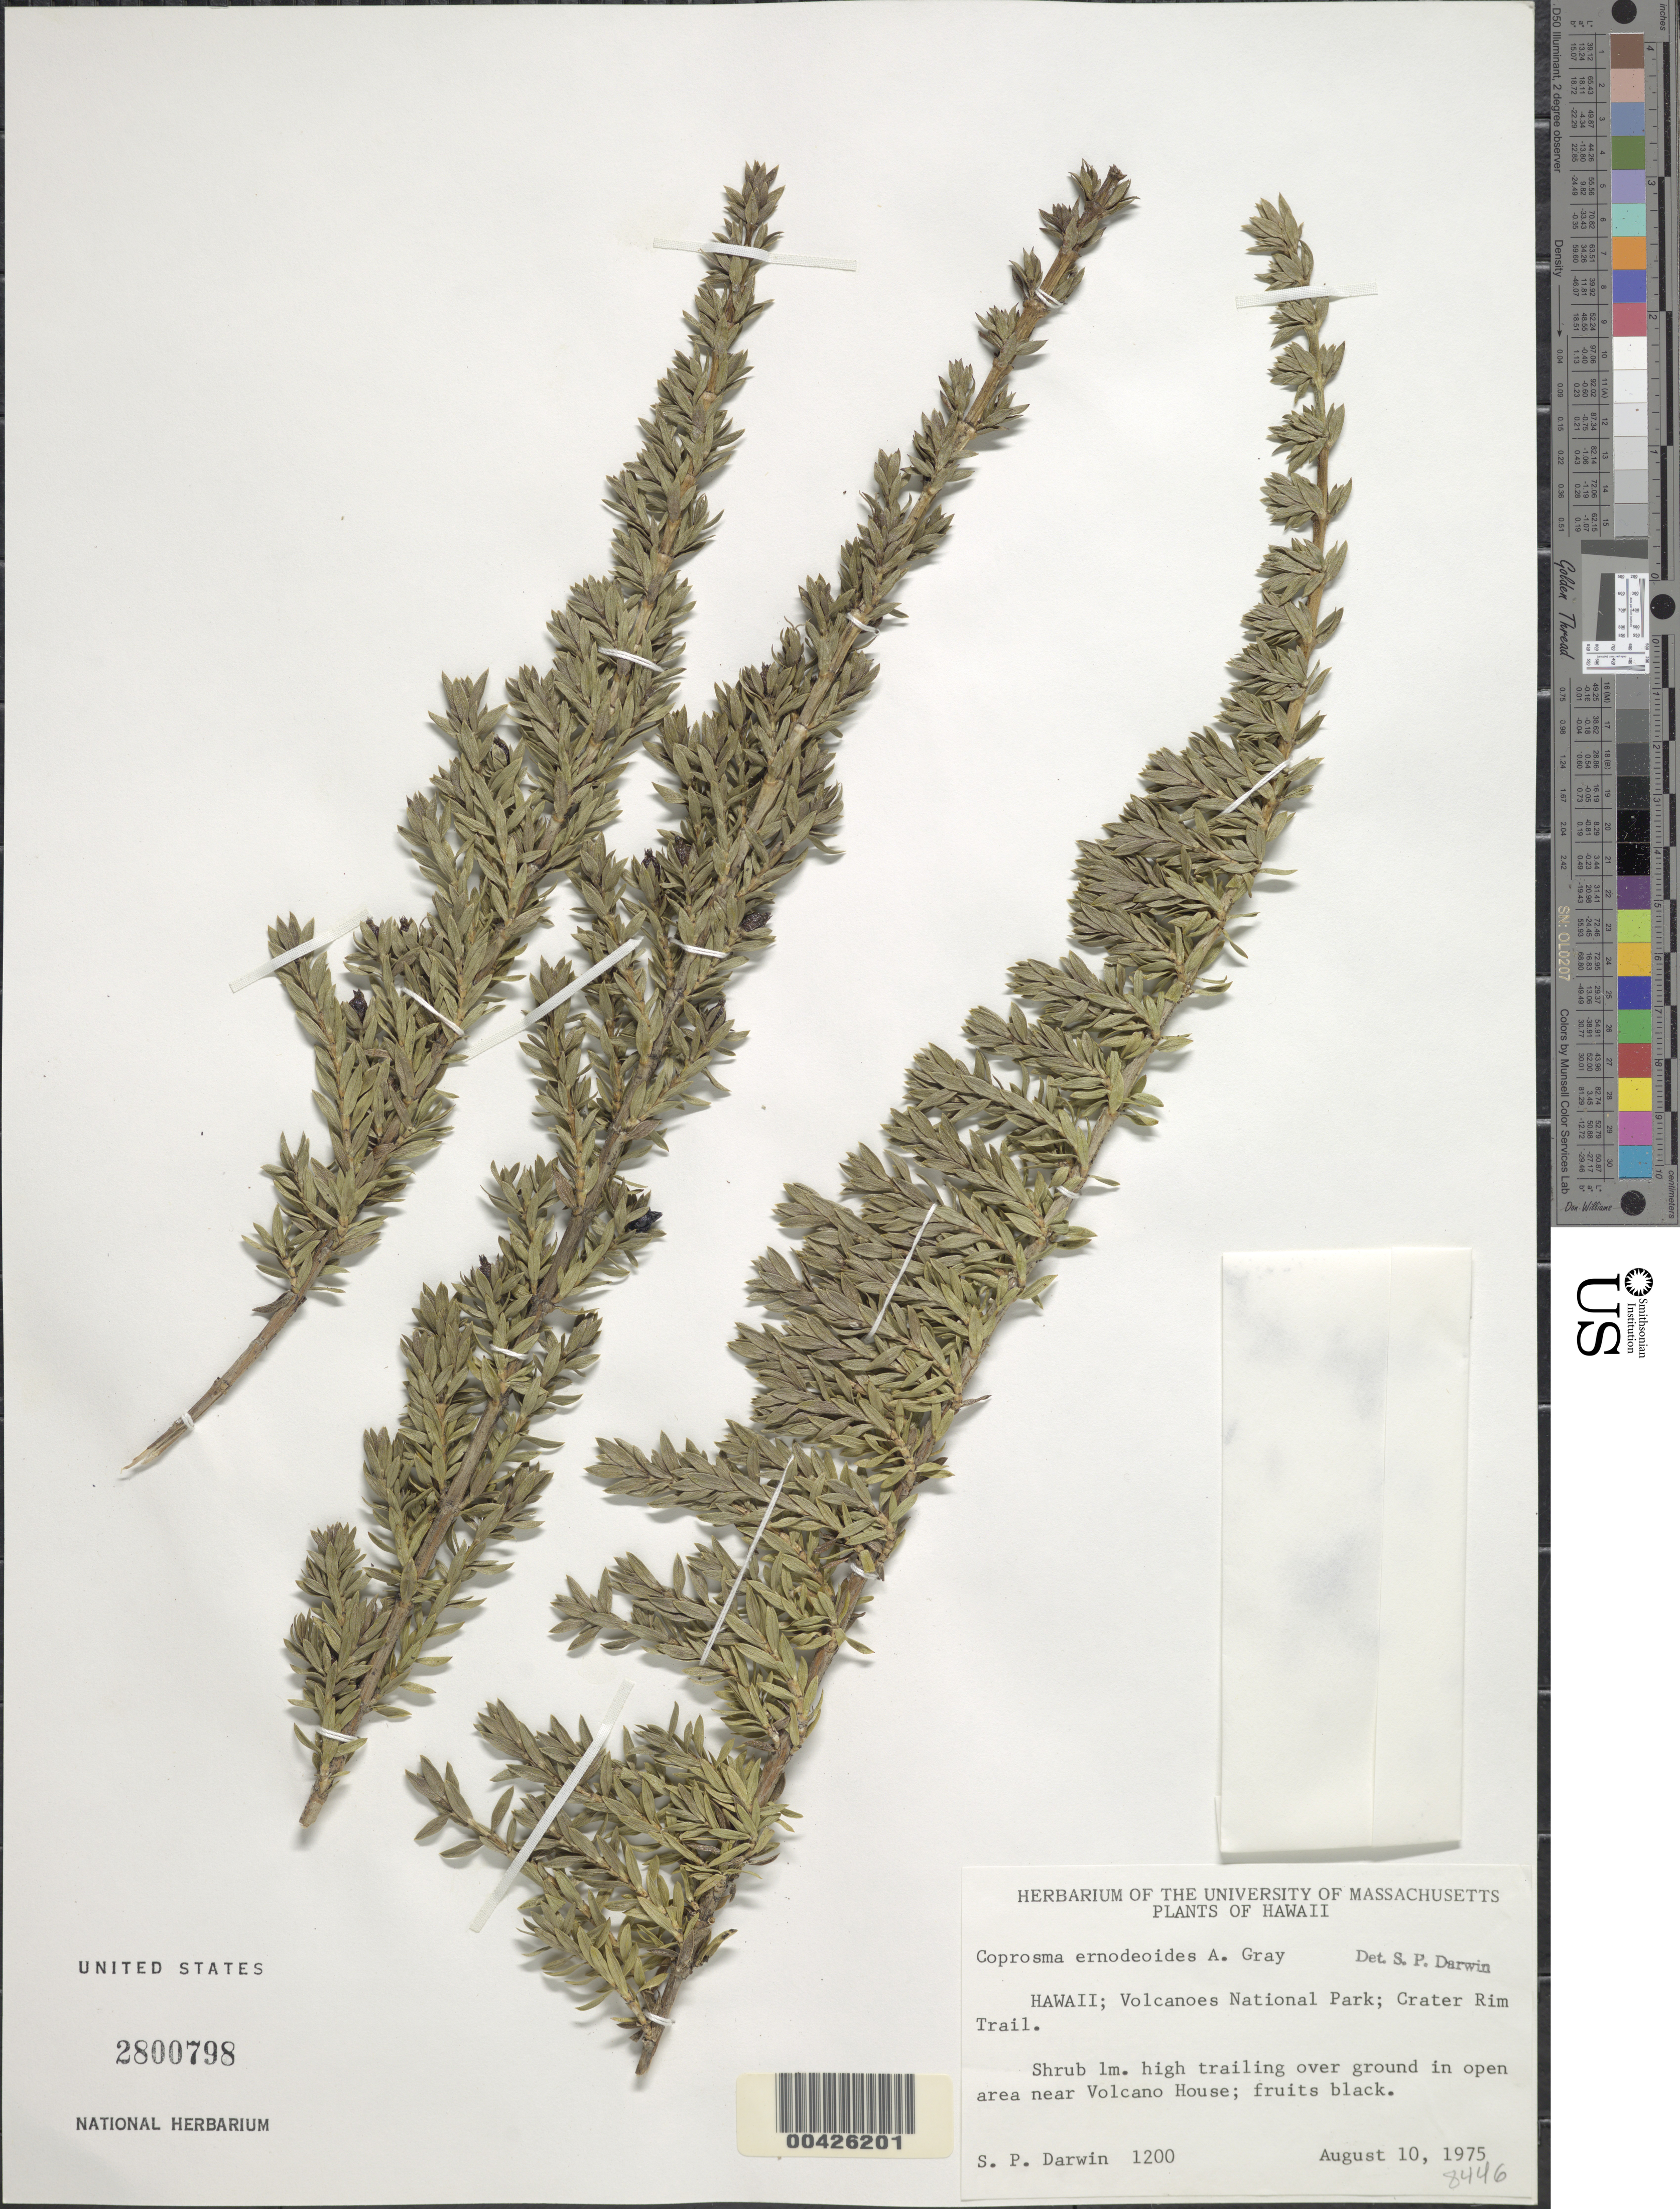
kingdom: Plantae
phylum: Tracheophyta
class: Magnoliopsida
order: Gentianales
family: Rubiaceae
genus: Coprosma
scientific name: Coprosma ernodeoides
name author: A. Gray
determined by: Darwin, S. P.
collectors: S. P. Darwin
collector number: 1200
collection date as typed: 10 Aug 1975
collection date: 1975-08-10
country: United States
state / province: Hawaii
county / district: Hawaii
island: Hawaii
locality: Volcanoes National Park; Crater Rim Trail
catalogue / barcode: US 2800798